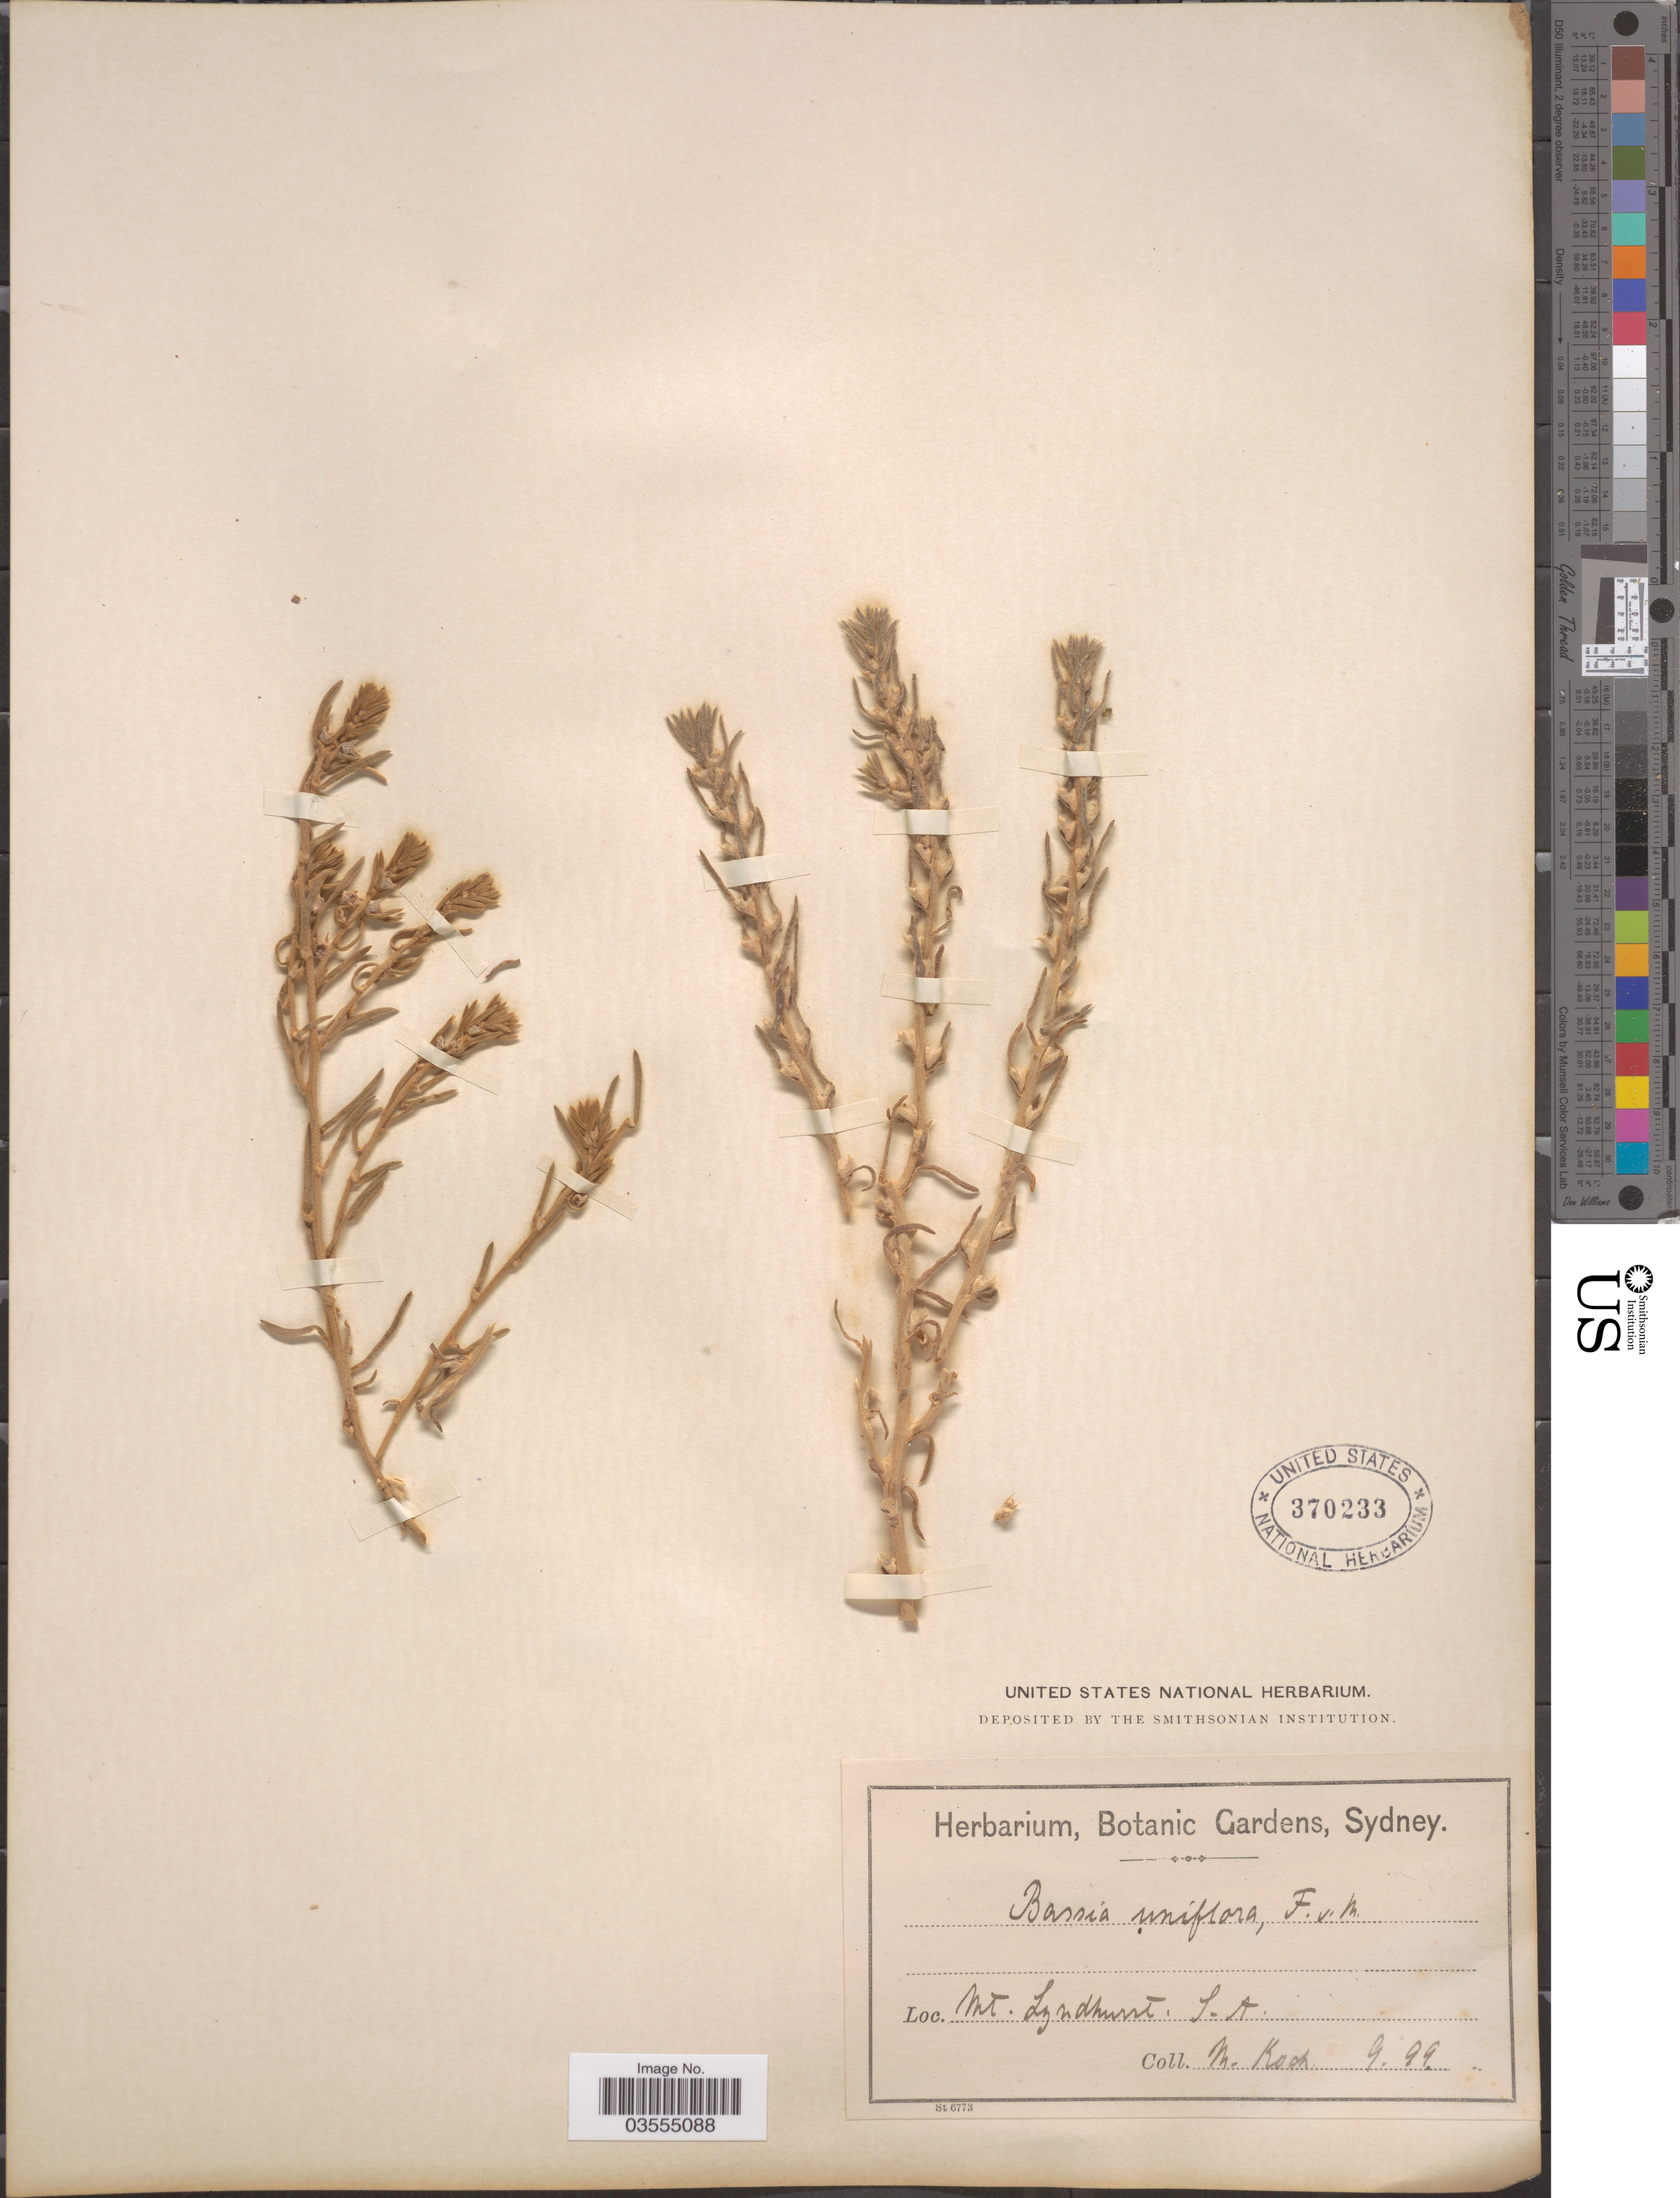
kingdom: Plantae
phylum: Tracheophyta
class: Magnoliopsida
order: Caryophyllales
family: Amaranthaceae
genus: Sclerolaena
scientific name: Sclerolaena parallelicuspis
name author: (R.H. Anderson) A.J. Scott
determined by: Strong, Mark T., (BOT), Smithsonian Institution - National Museum of Natural History (UNITED STATES)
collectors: M. Koch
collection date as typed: Transcribed d/m/y: /9/99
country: Australia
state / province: South Australia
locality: Mt. Lyndhurst.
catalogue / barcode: US 370233